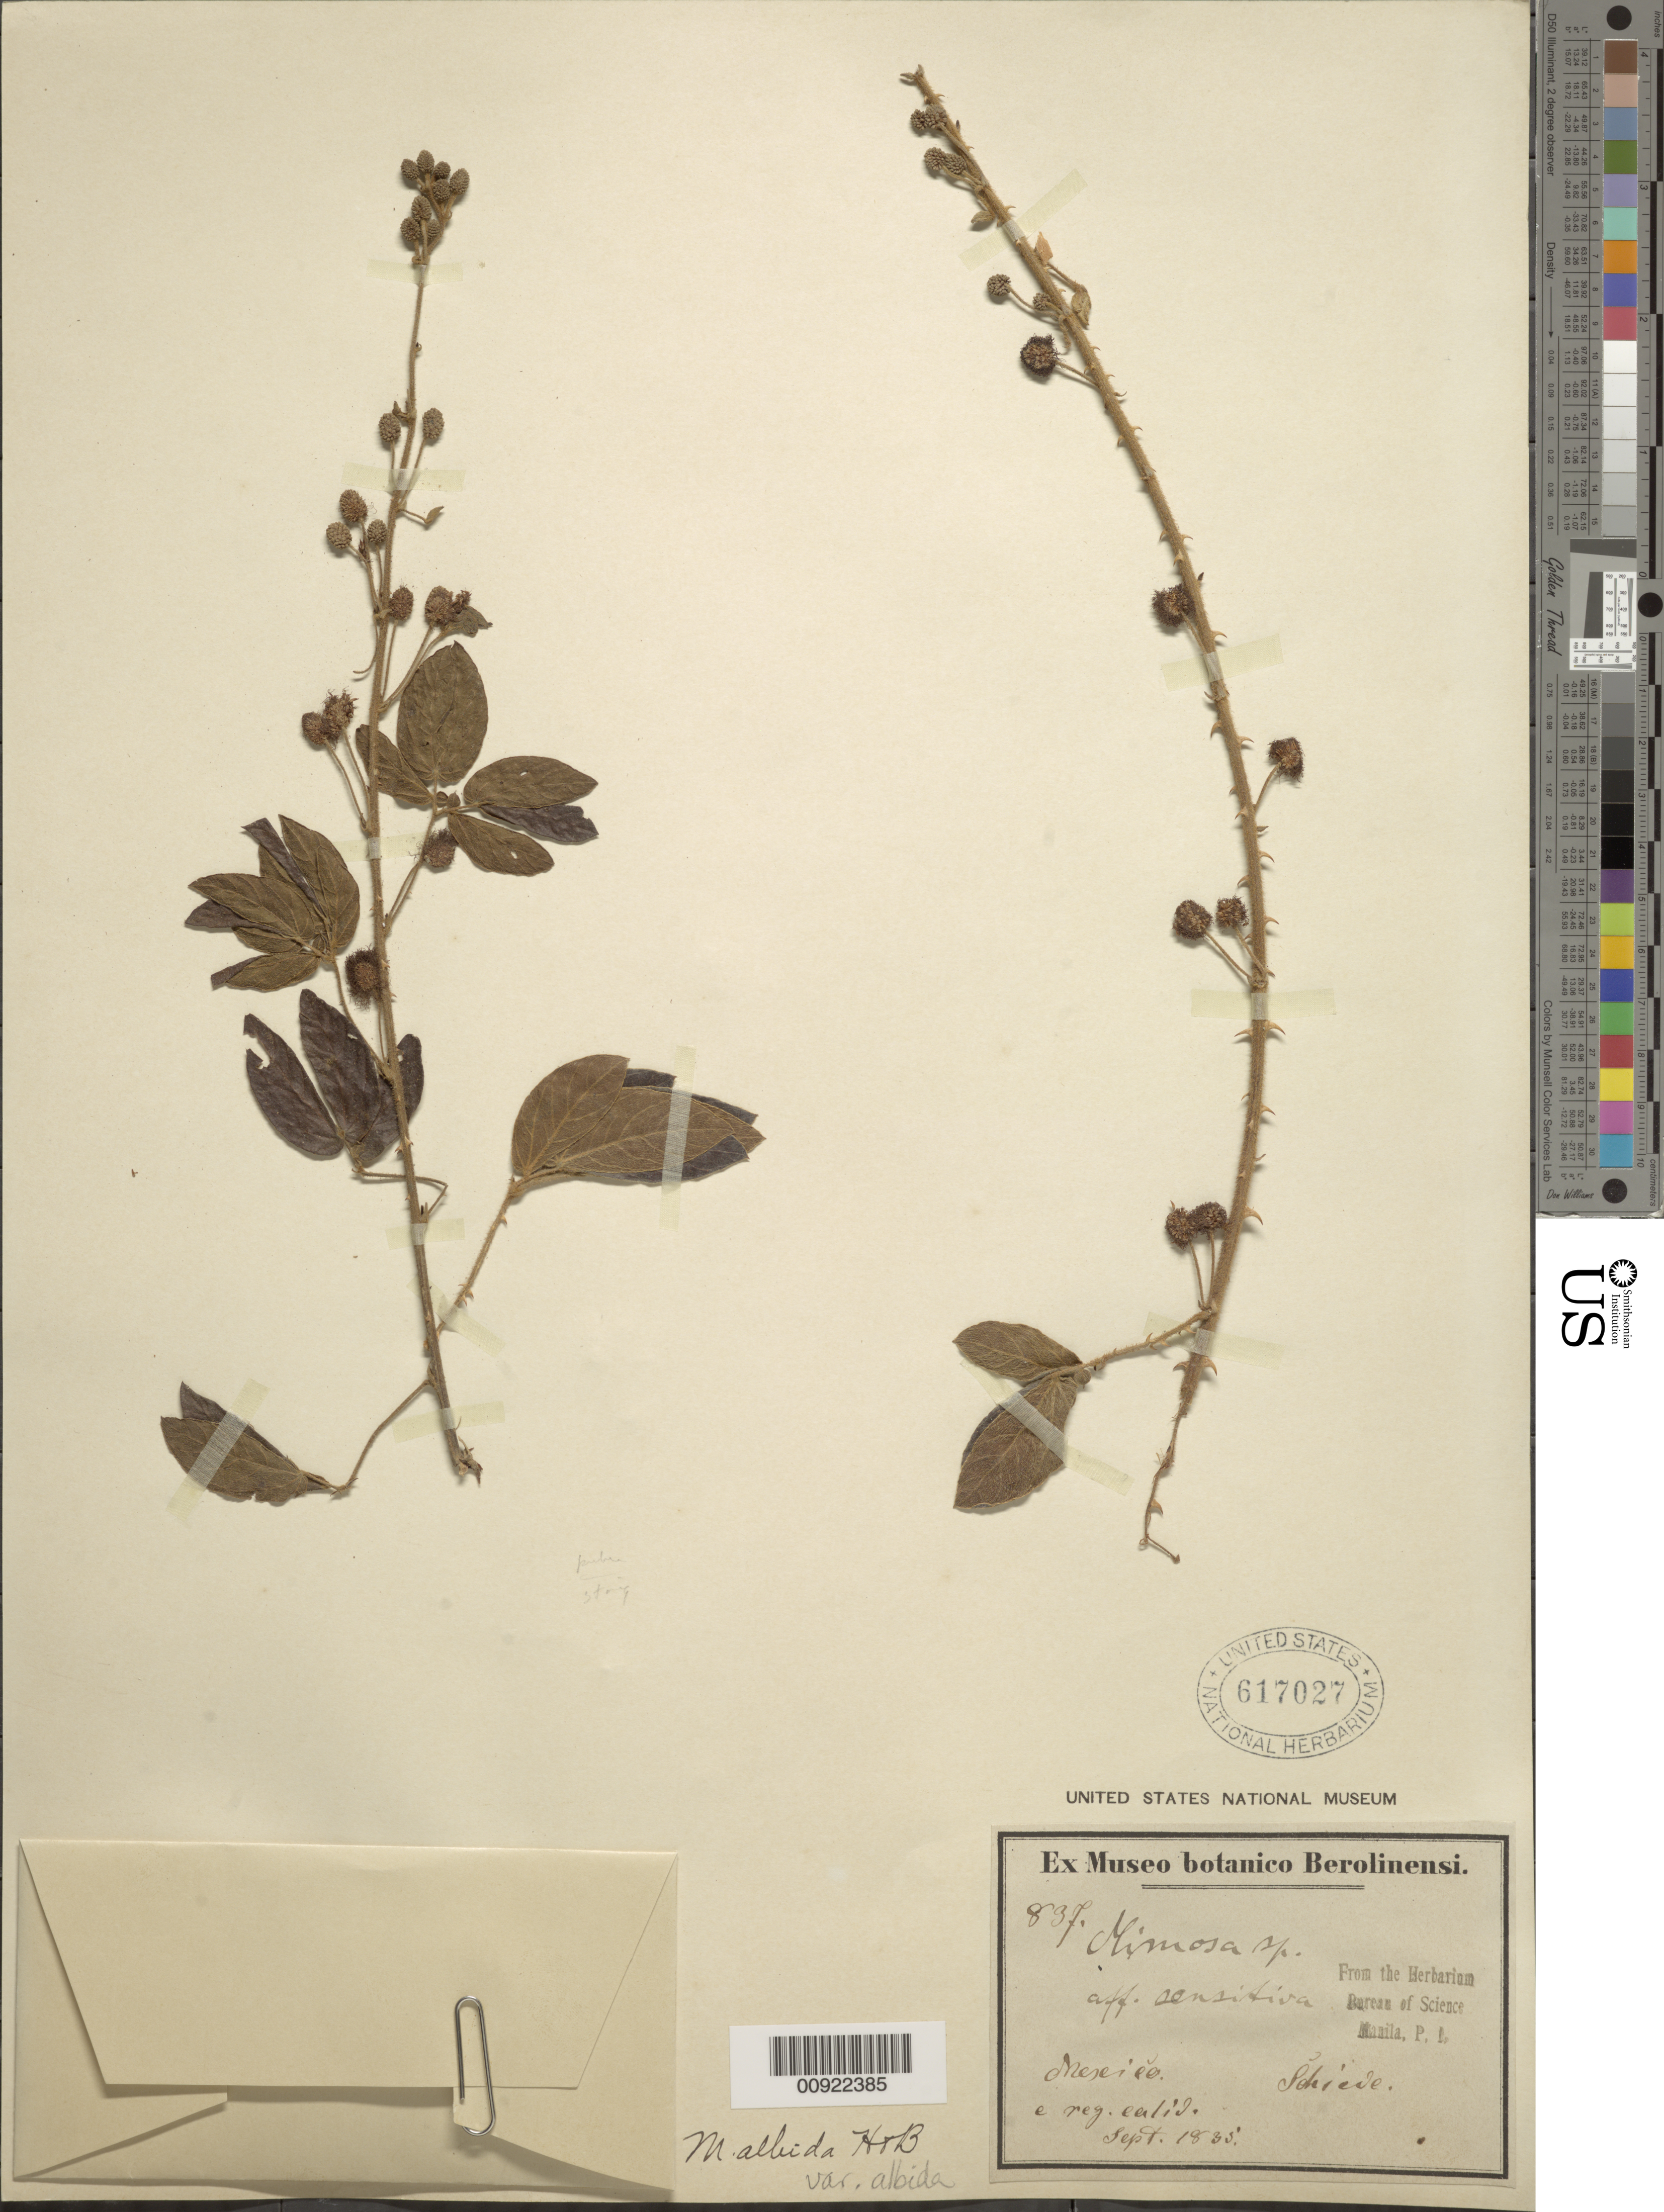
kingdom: Plantae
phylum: Tracheophyta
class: Magnoliopsida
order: Fabales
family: Fabaceae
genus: Mimosa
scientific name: Mimosa albida var. albida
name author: Humb. & Bonpl. ex Willd.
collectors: Schiede, --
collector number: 837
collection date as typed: Sep 1835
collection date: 1835-09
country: Mexico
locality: Mexico.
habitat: e reg. calid.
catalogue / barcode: US 617027